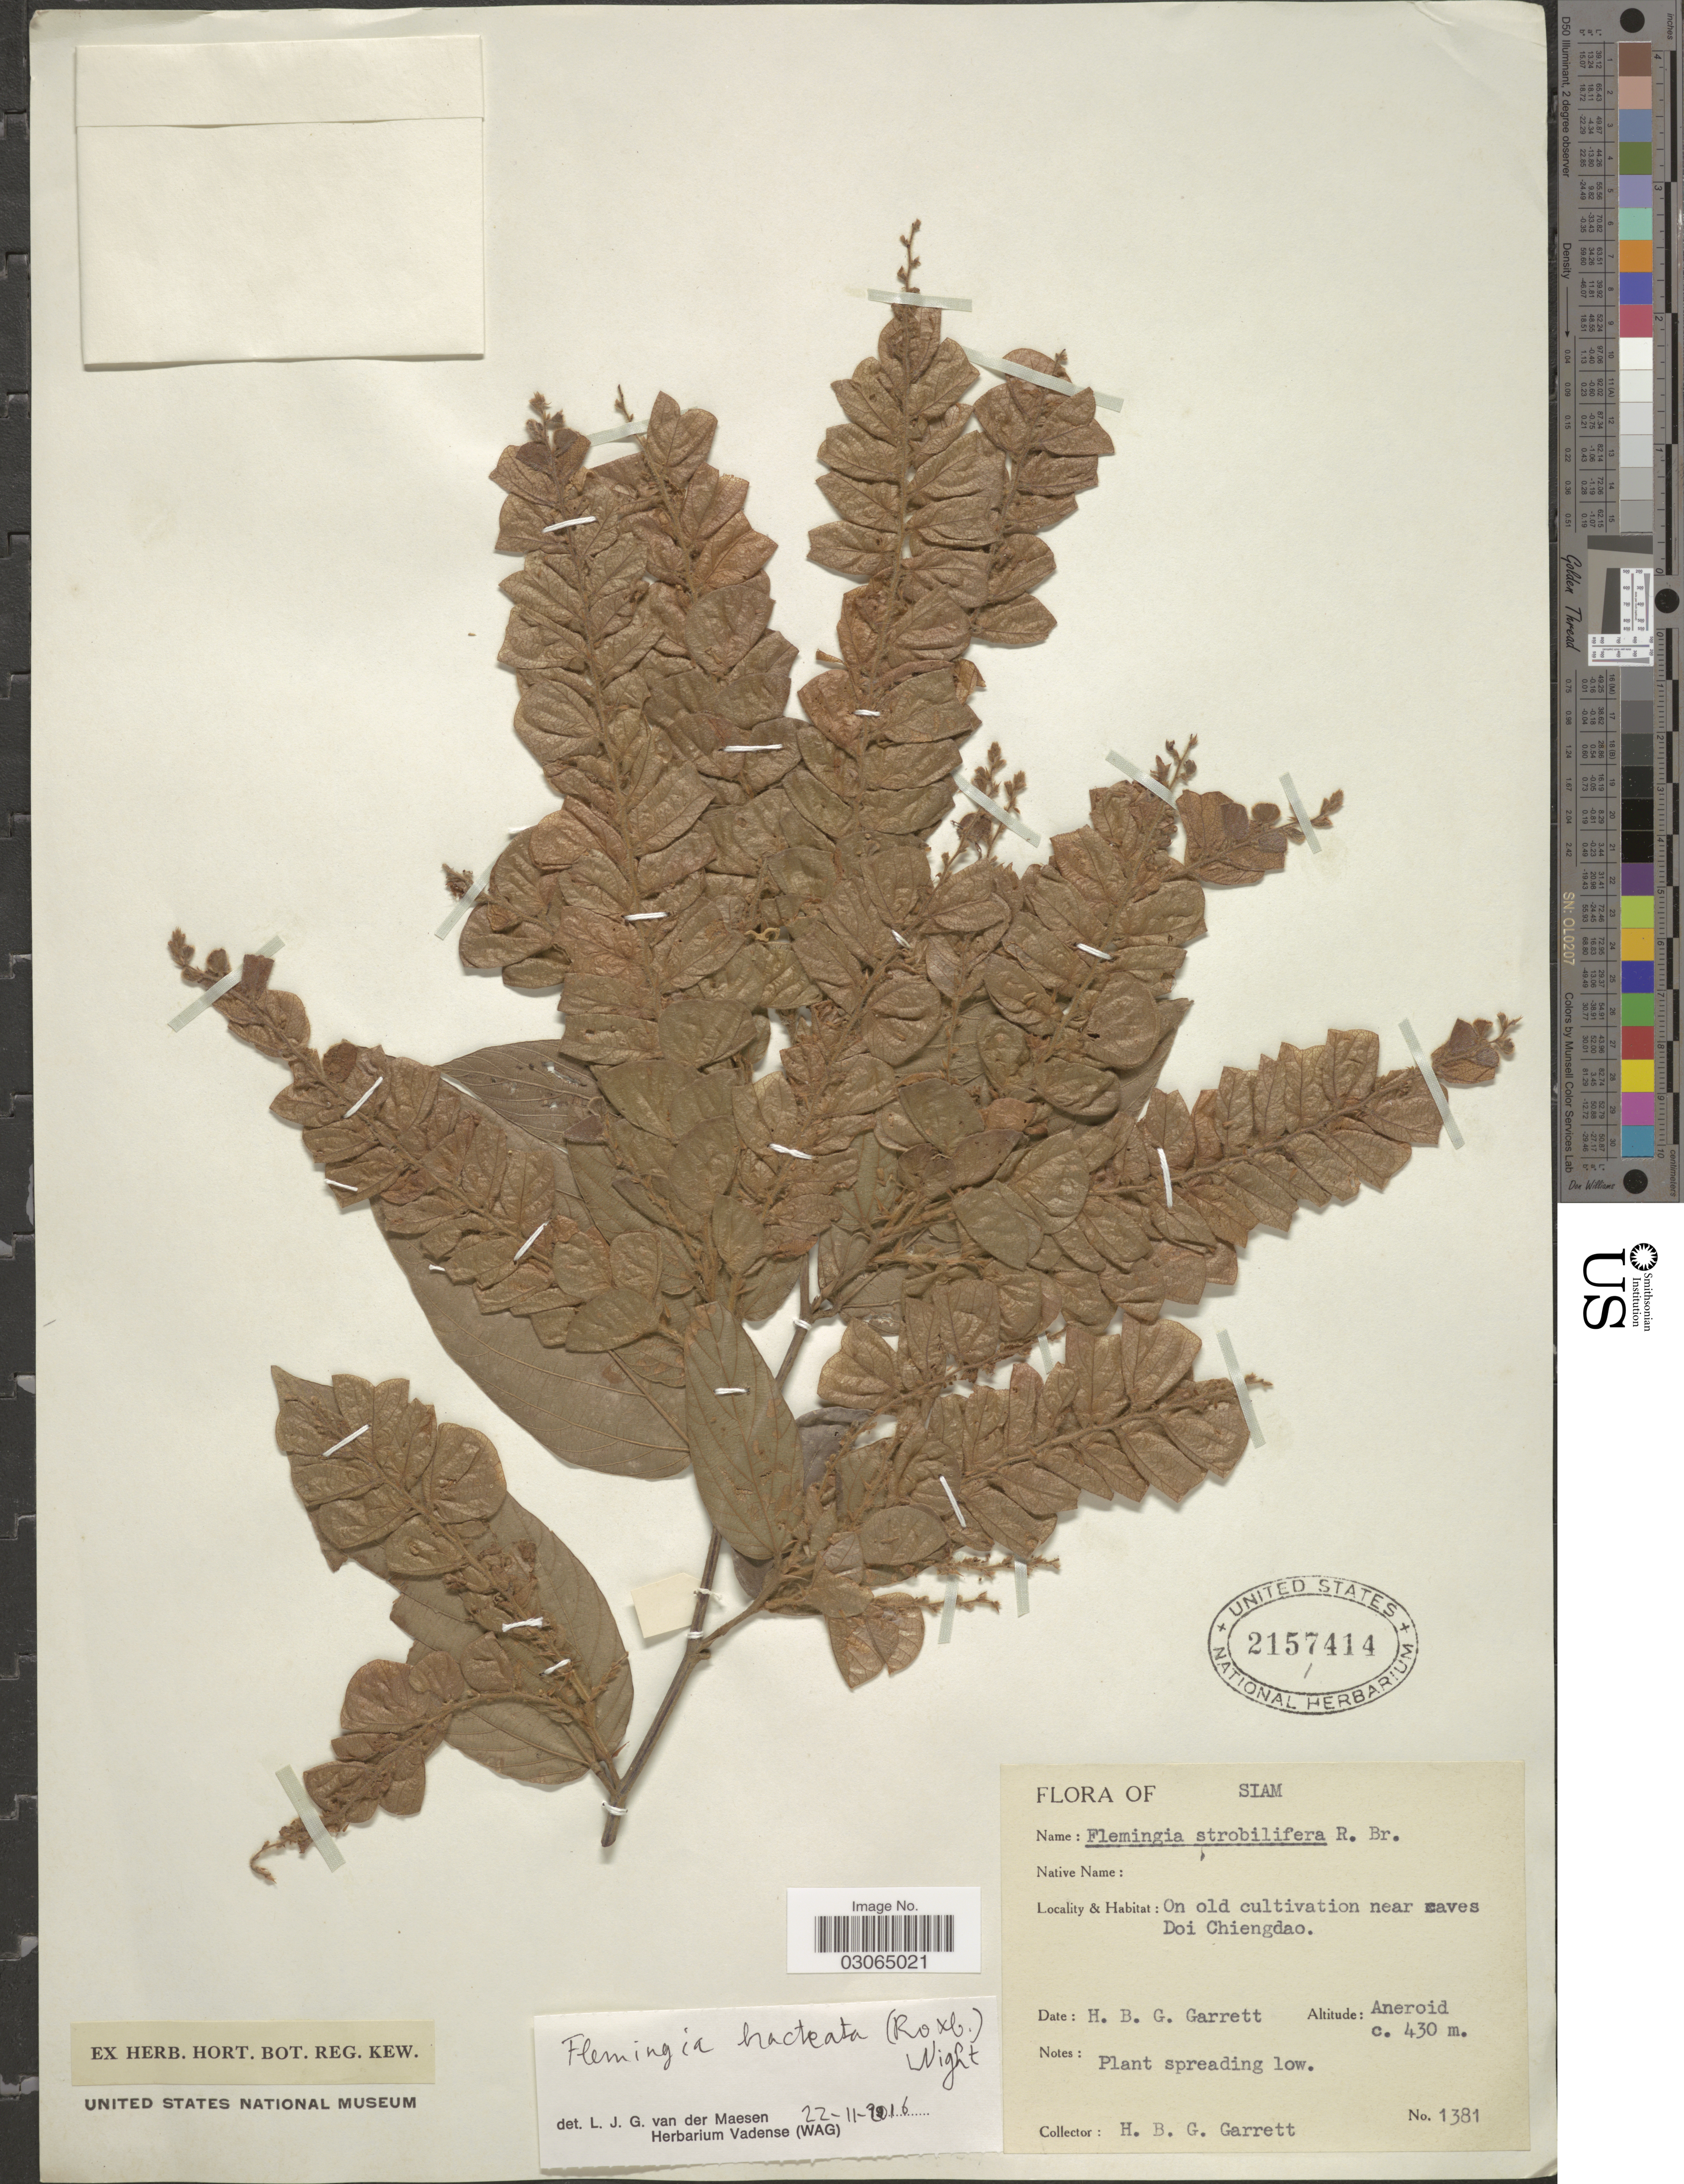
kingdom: Plantae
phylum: Tracheophyta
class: Magnoliopsida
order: Fabales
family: Fabaceae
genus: Flemingia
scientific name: Flemingia bracteata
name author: (Roxb.) Wight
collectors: H. Garrett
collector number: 1381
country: Thailand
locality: Siam. On old cultivation near caves Doi Chiengdao.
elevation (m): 430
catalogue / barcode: US 2157414